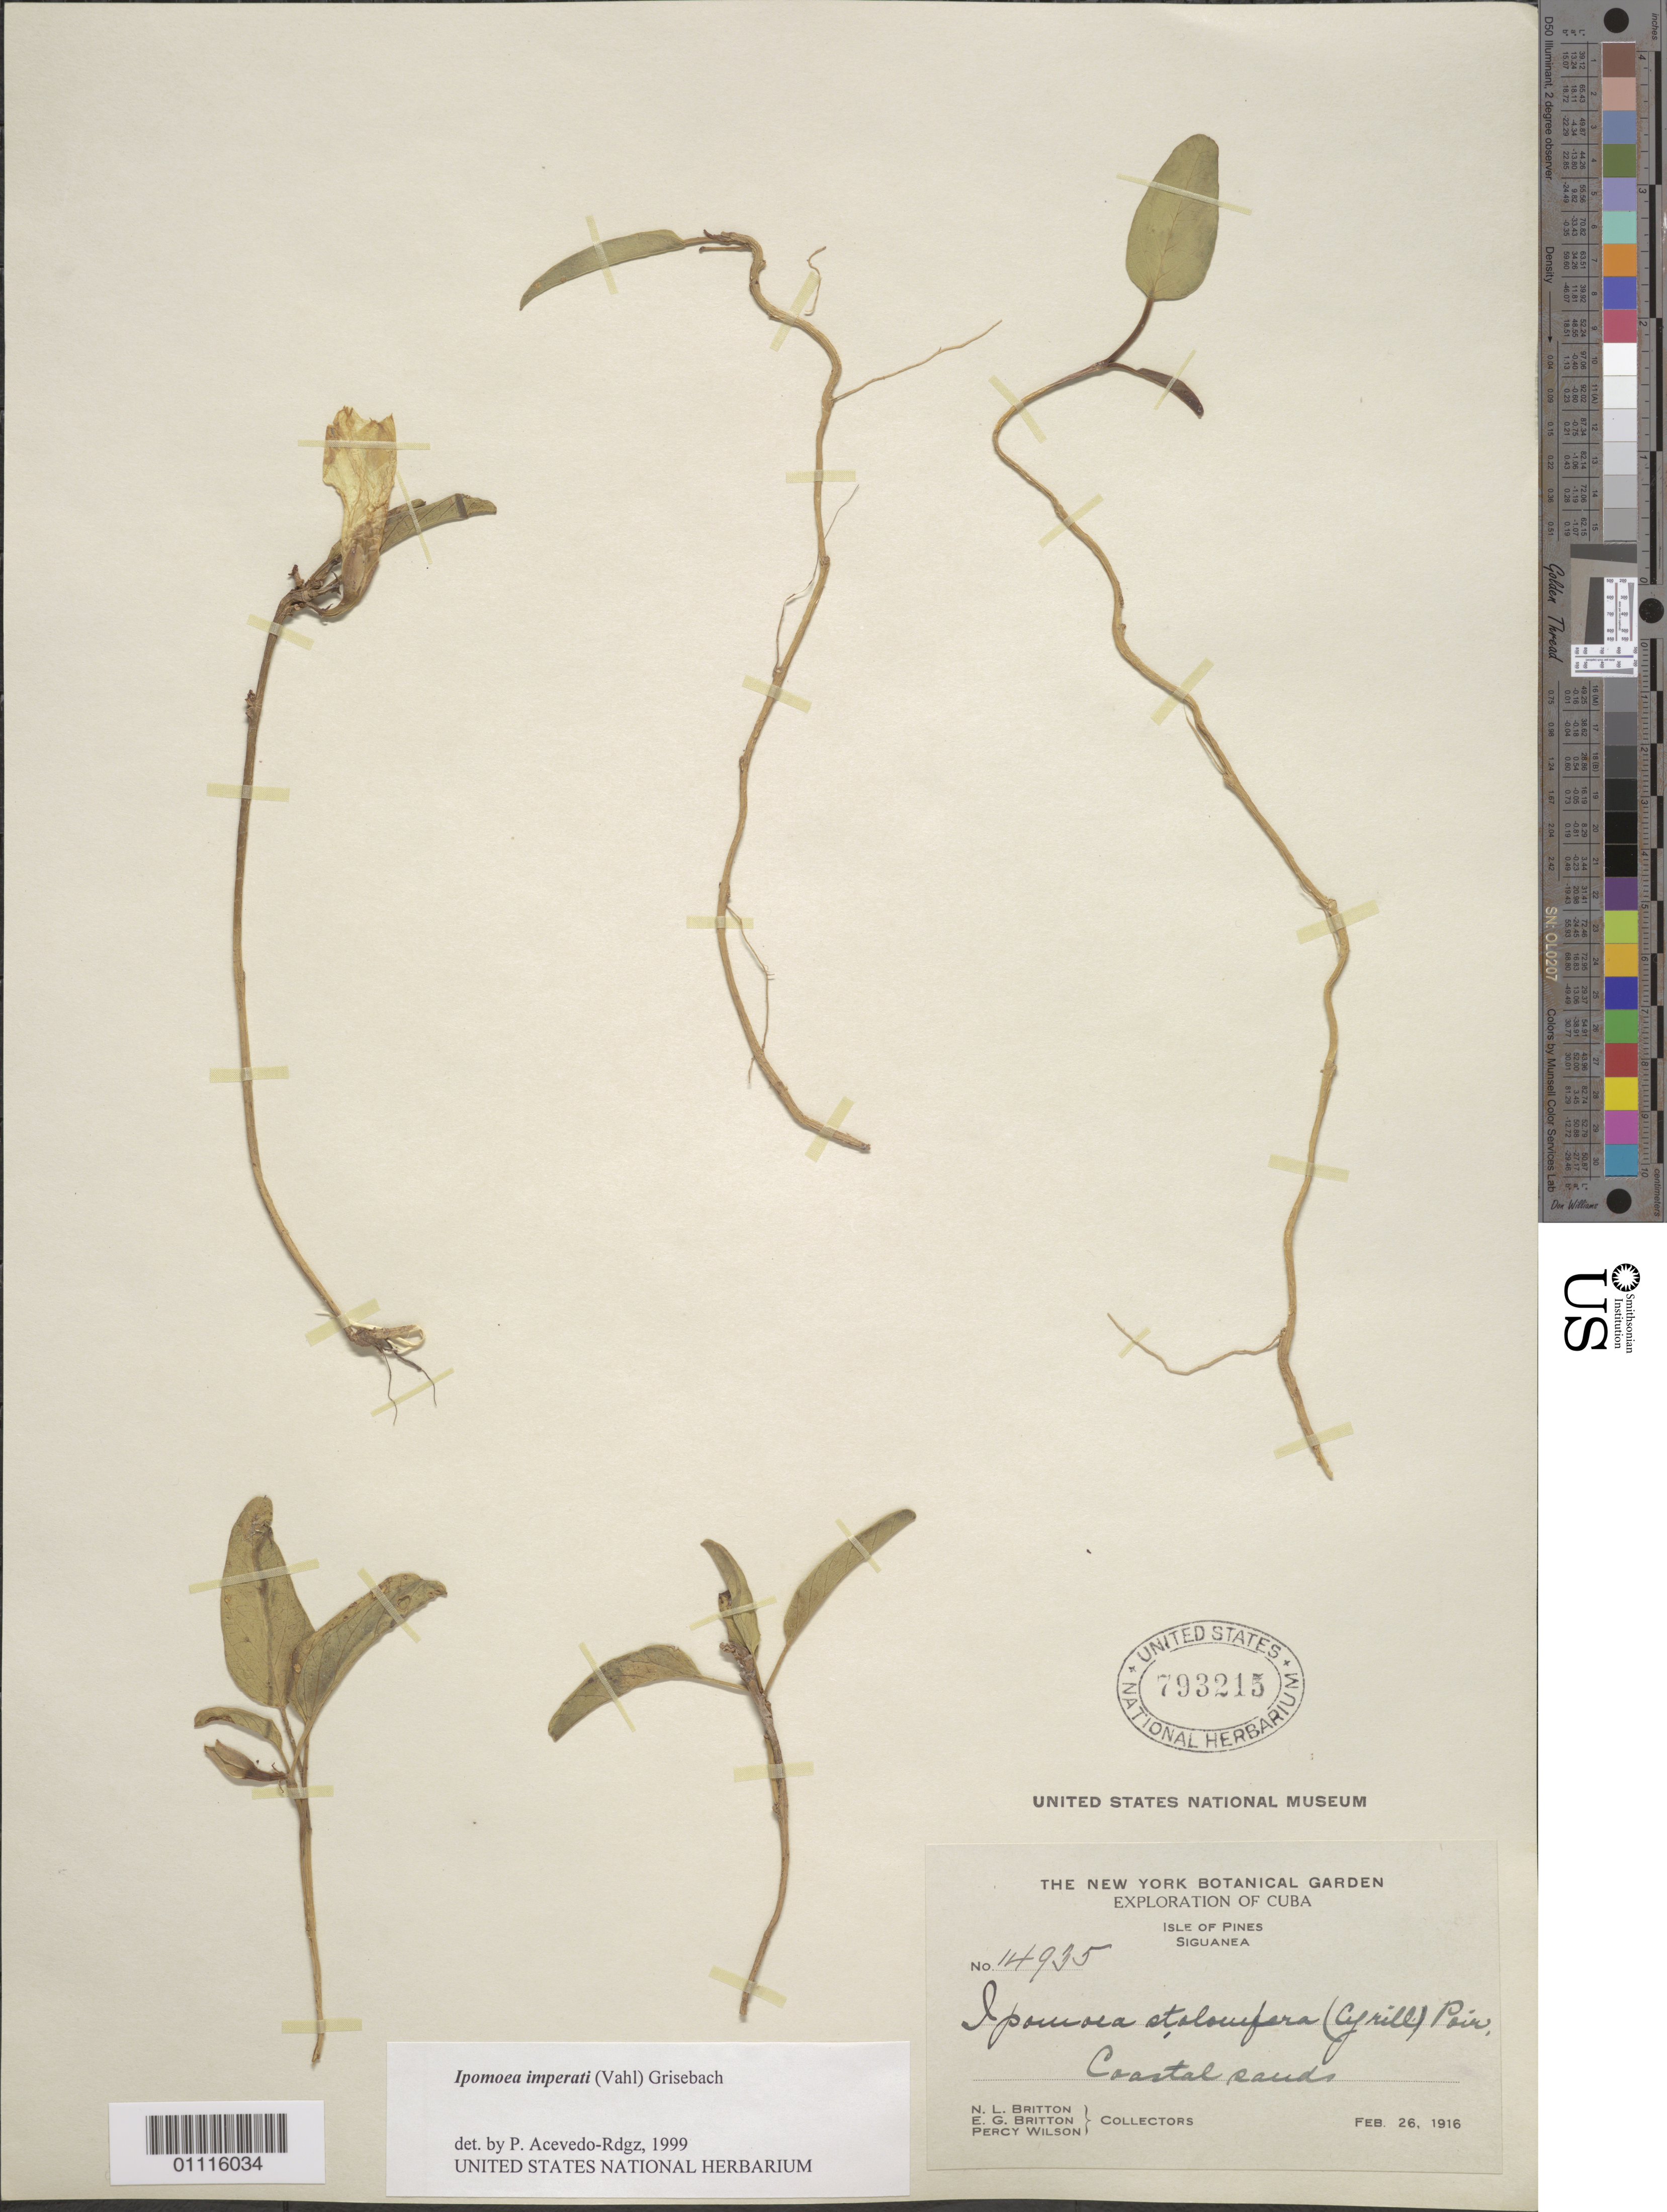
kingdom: Plantae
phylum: Tracheophyta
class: Magnoliopsida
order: Solanales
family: Convolvulaceae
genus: Ipomoea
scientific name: Ipomoea imperati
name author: (Vahl) Griseb.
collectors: N. Britton, N. Britton & P. Wilson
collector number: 14935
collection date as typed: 26 Feb 1916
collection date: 1916-02-26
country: Cuba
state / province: Isla de La Juventud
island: Isla de la Juventud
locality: Siguanea Coastal sands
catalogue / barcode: US 793215